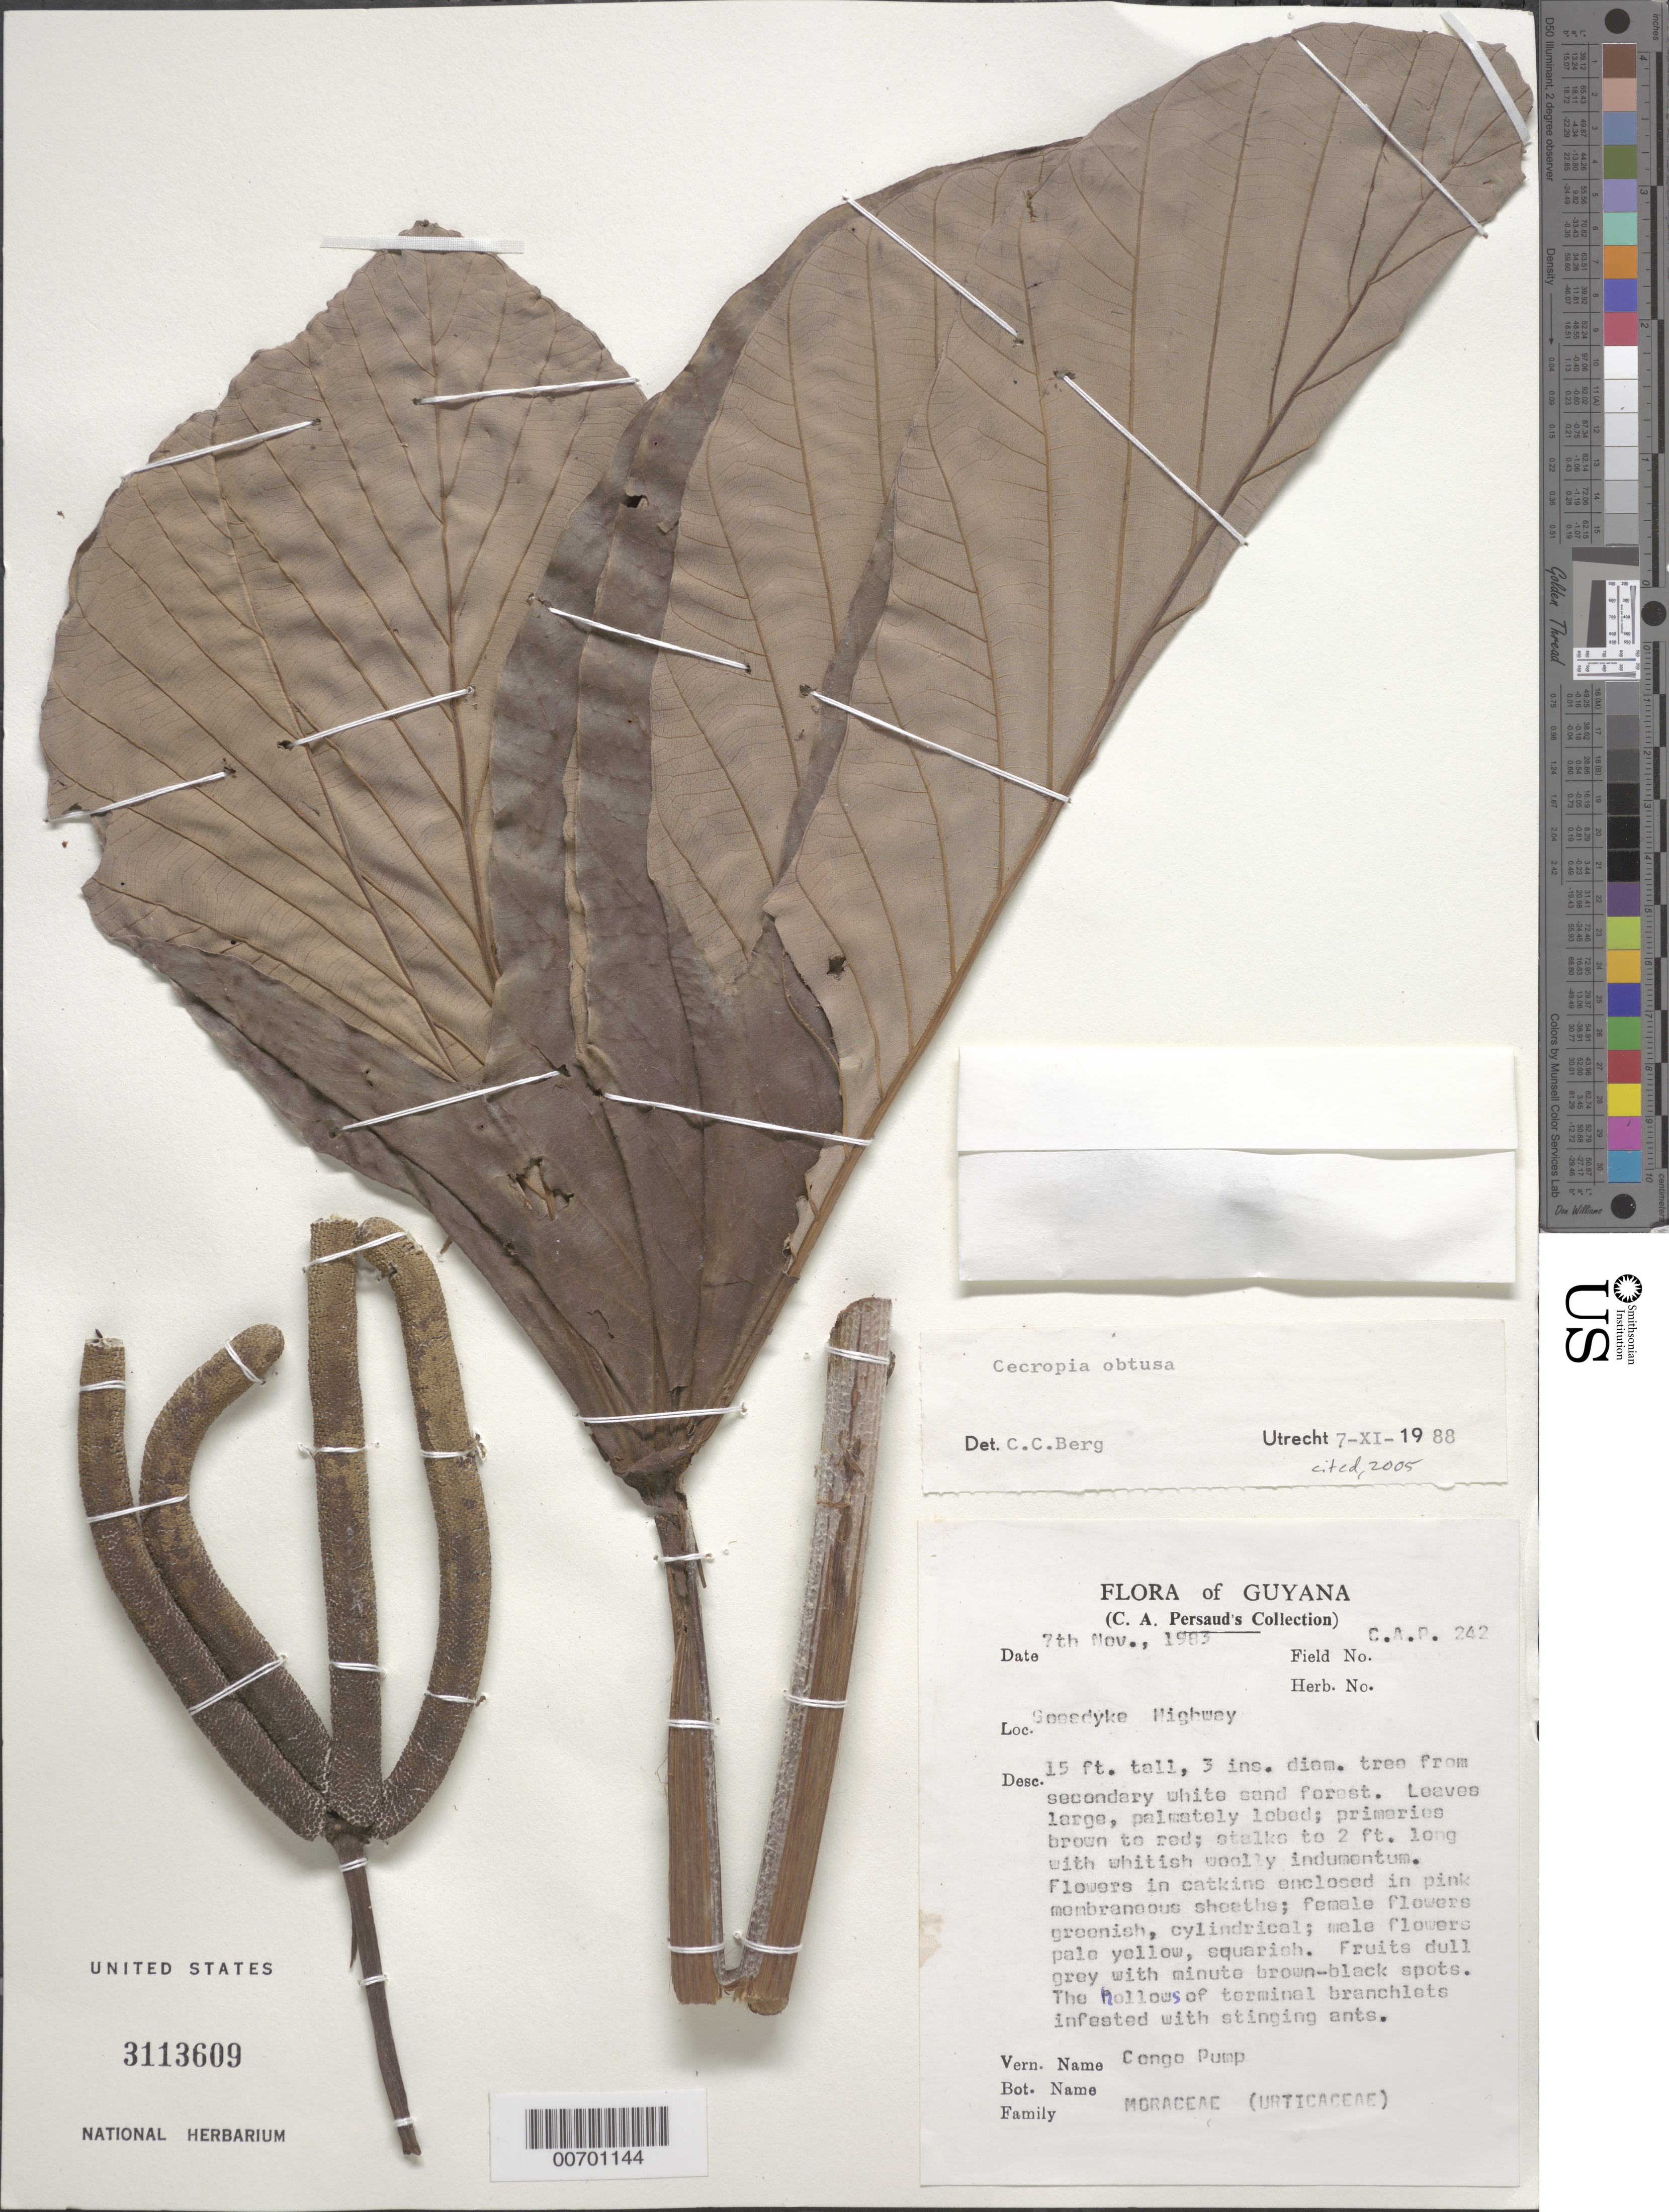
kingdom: Plantae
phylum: Tracheophyta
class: Magnoliopsida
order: Rosales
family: Urticaceae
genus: Cecropia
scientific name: Cecropia obtusa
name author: Trécul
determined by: Berg, C. C.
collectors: A. Persaud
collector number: CAP 242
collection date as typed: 7-Nov-83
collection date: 1983-11-07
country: Guyana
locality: Soesdyke Highway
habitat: Secondary white sand forest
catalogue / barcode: US 3113609